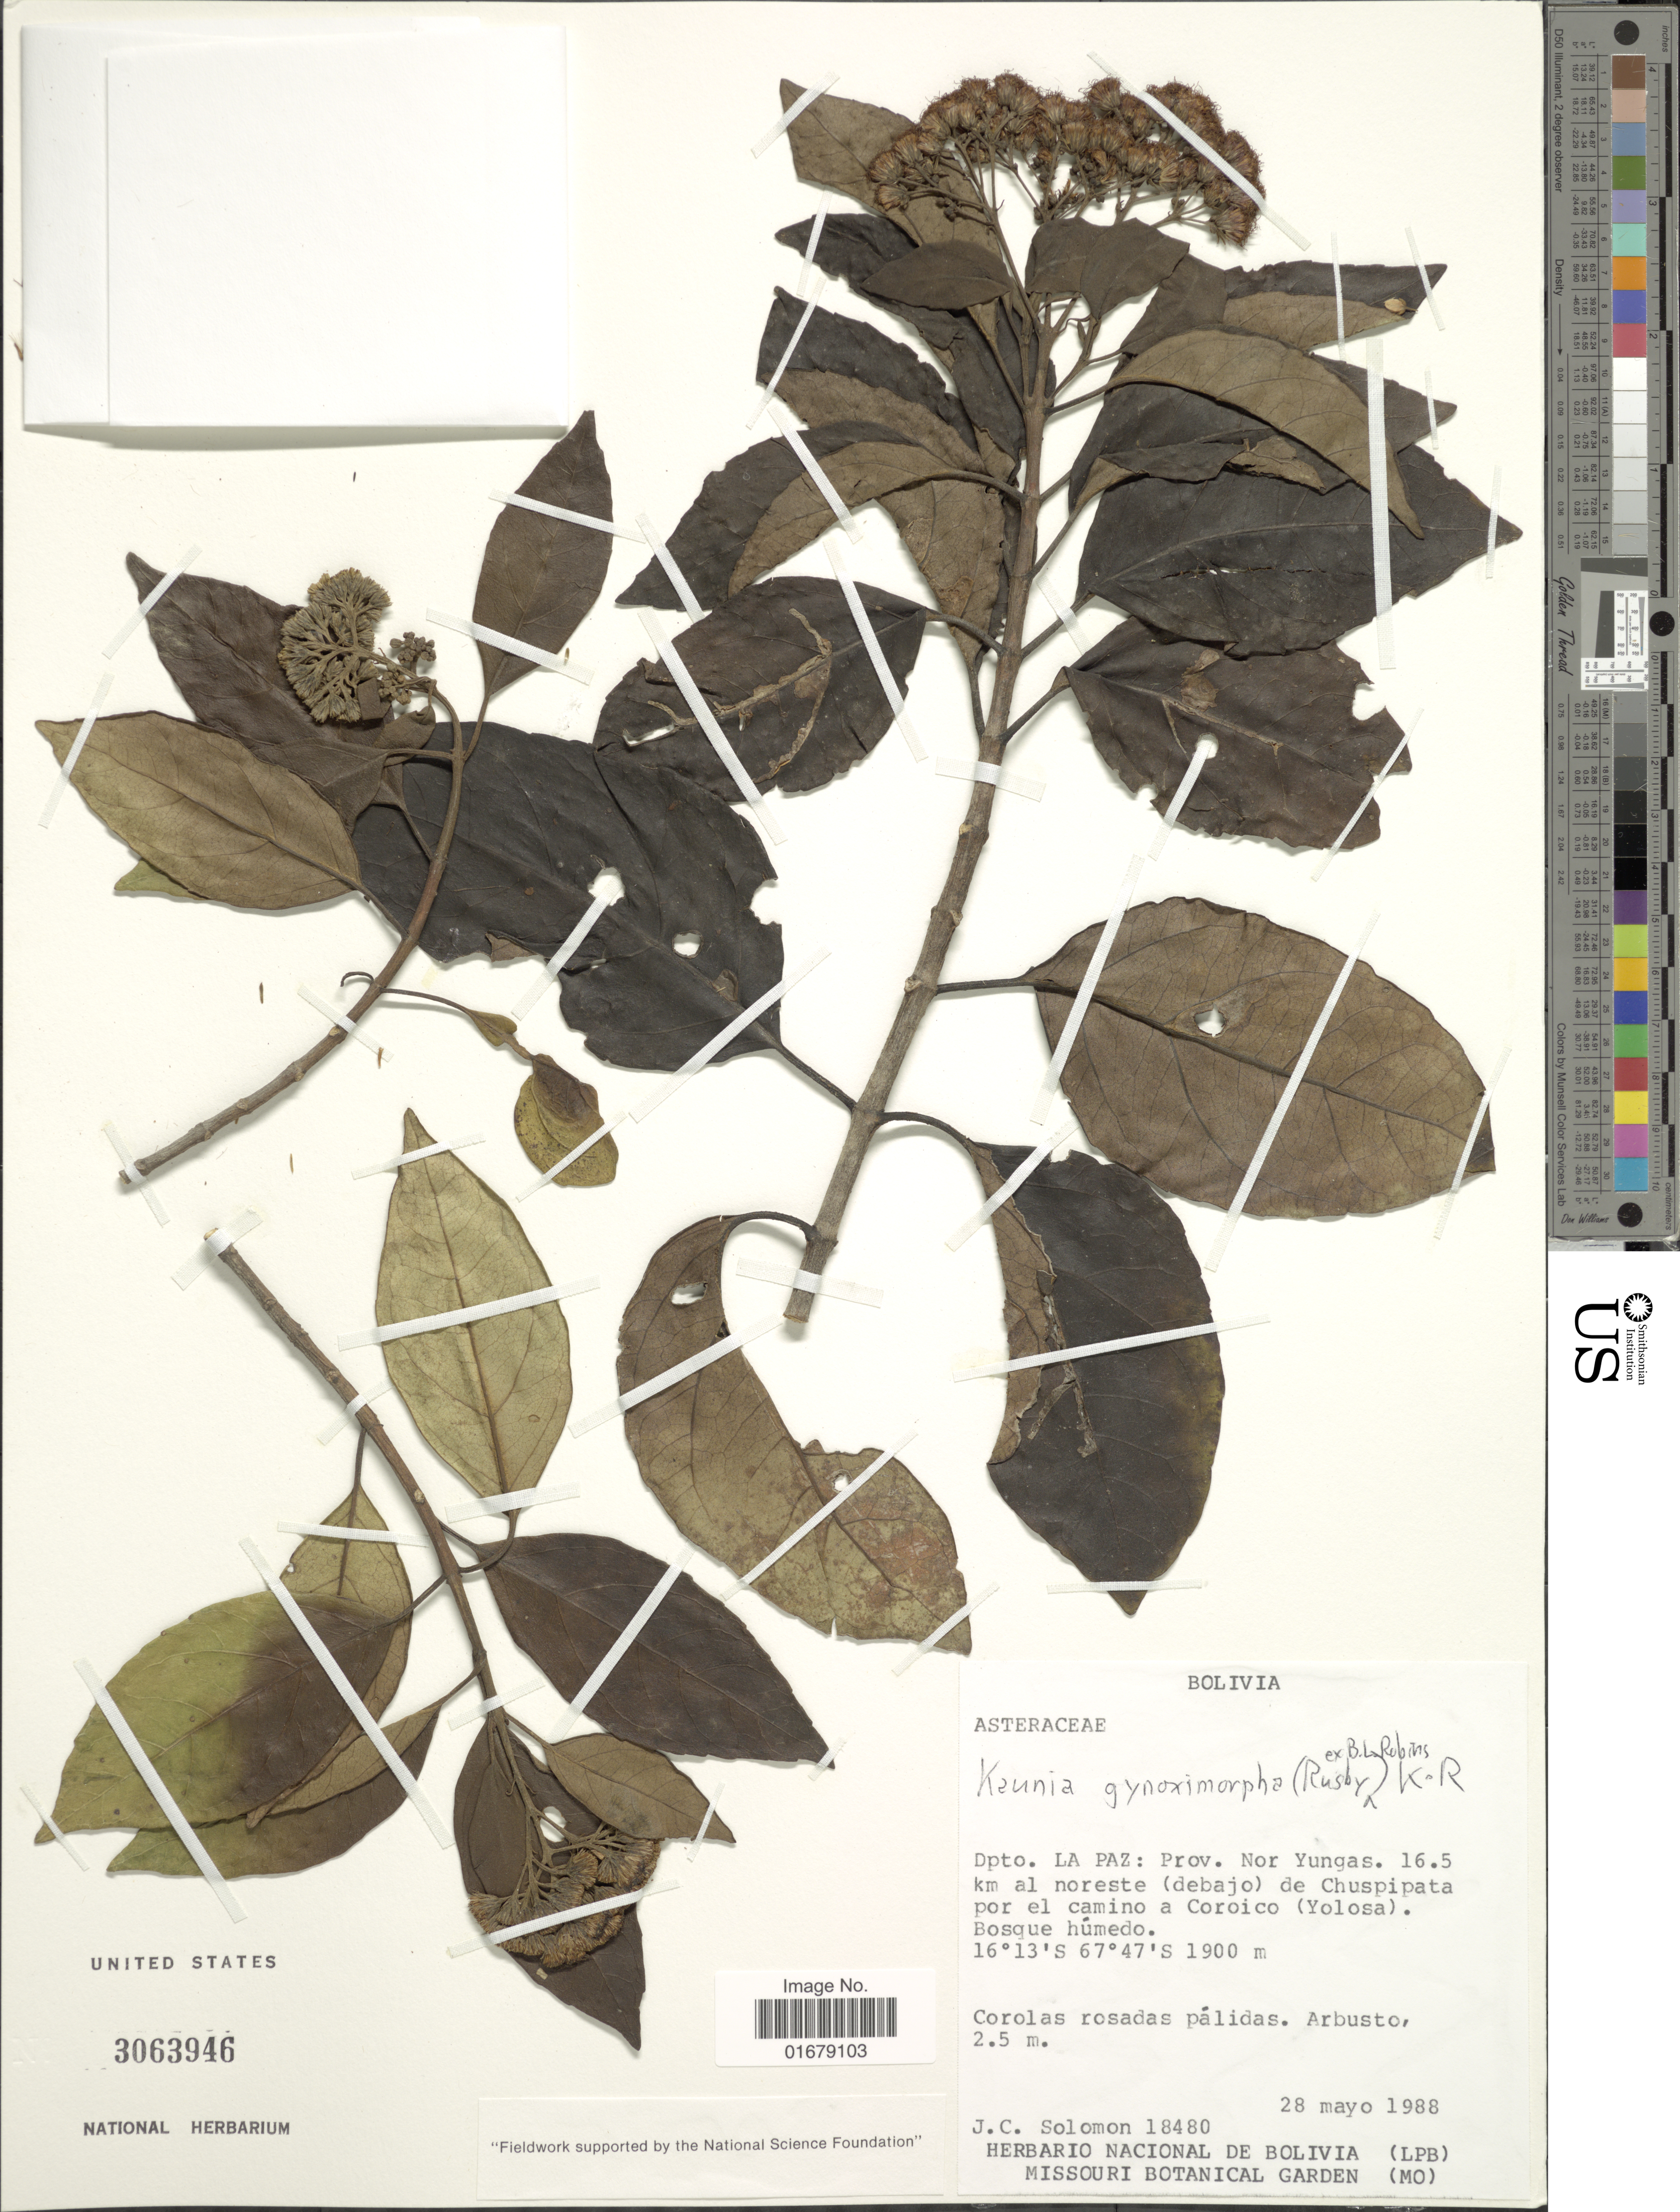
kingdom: Plantae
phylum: Tracheophyta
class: Magnoliopsida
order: Asterales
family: Asteraceae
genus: Kaunia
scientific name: Kaunia gynoximorpha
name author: (Rusby ex B.L. Rob.) R.M. King & H. Rob.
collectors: J. C. Solomon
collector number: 18480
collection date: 1988-05-28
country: Bolivia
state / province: La Paz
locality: Bolivia. Dpto. La Paz: Prov. Nor Yungas. 16.5 km al noreste (debajo) de Chuspipata por el camino a Coroico (Yolosa), Bosque humedo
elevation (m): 1900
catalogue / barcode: US 3063946